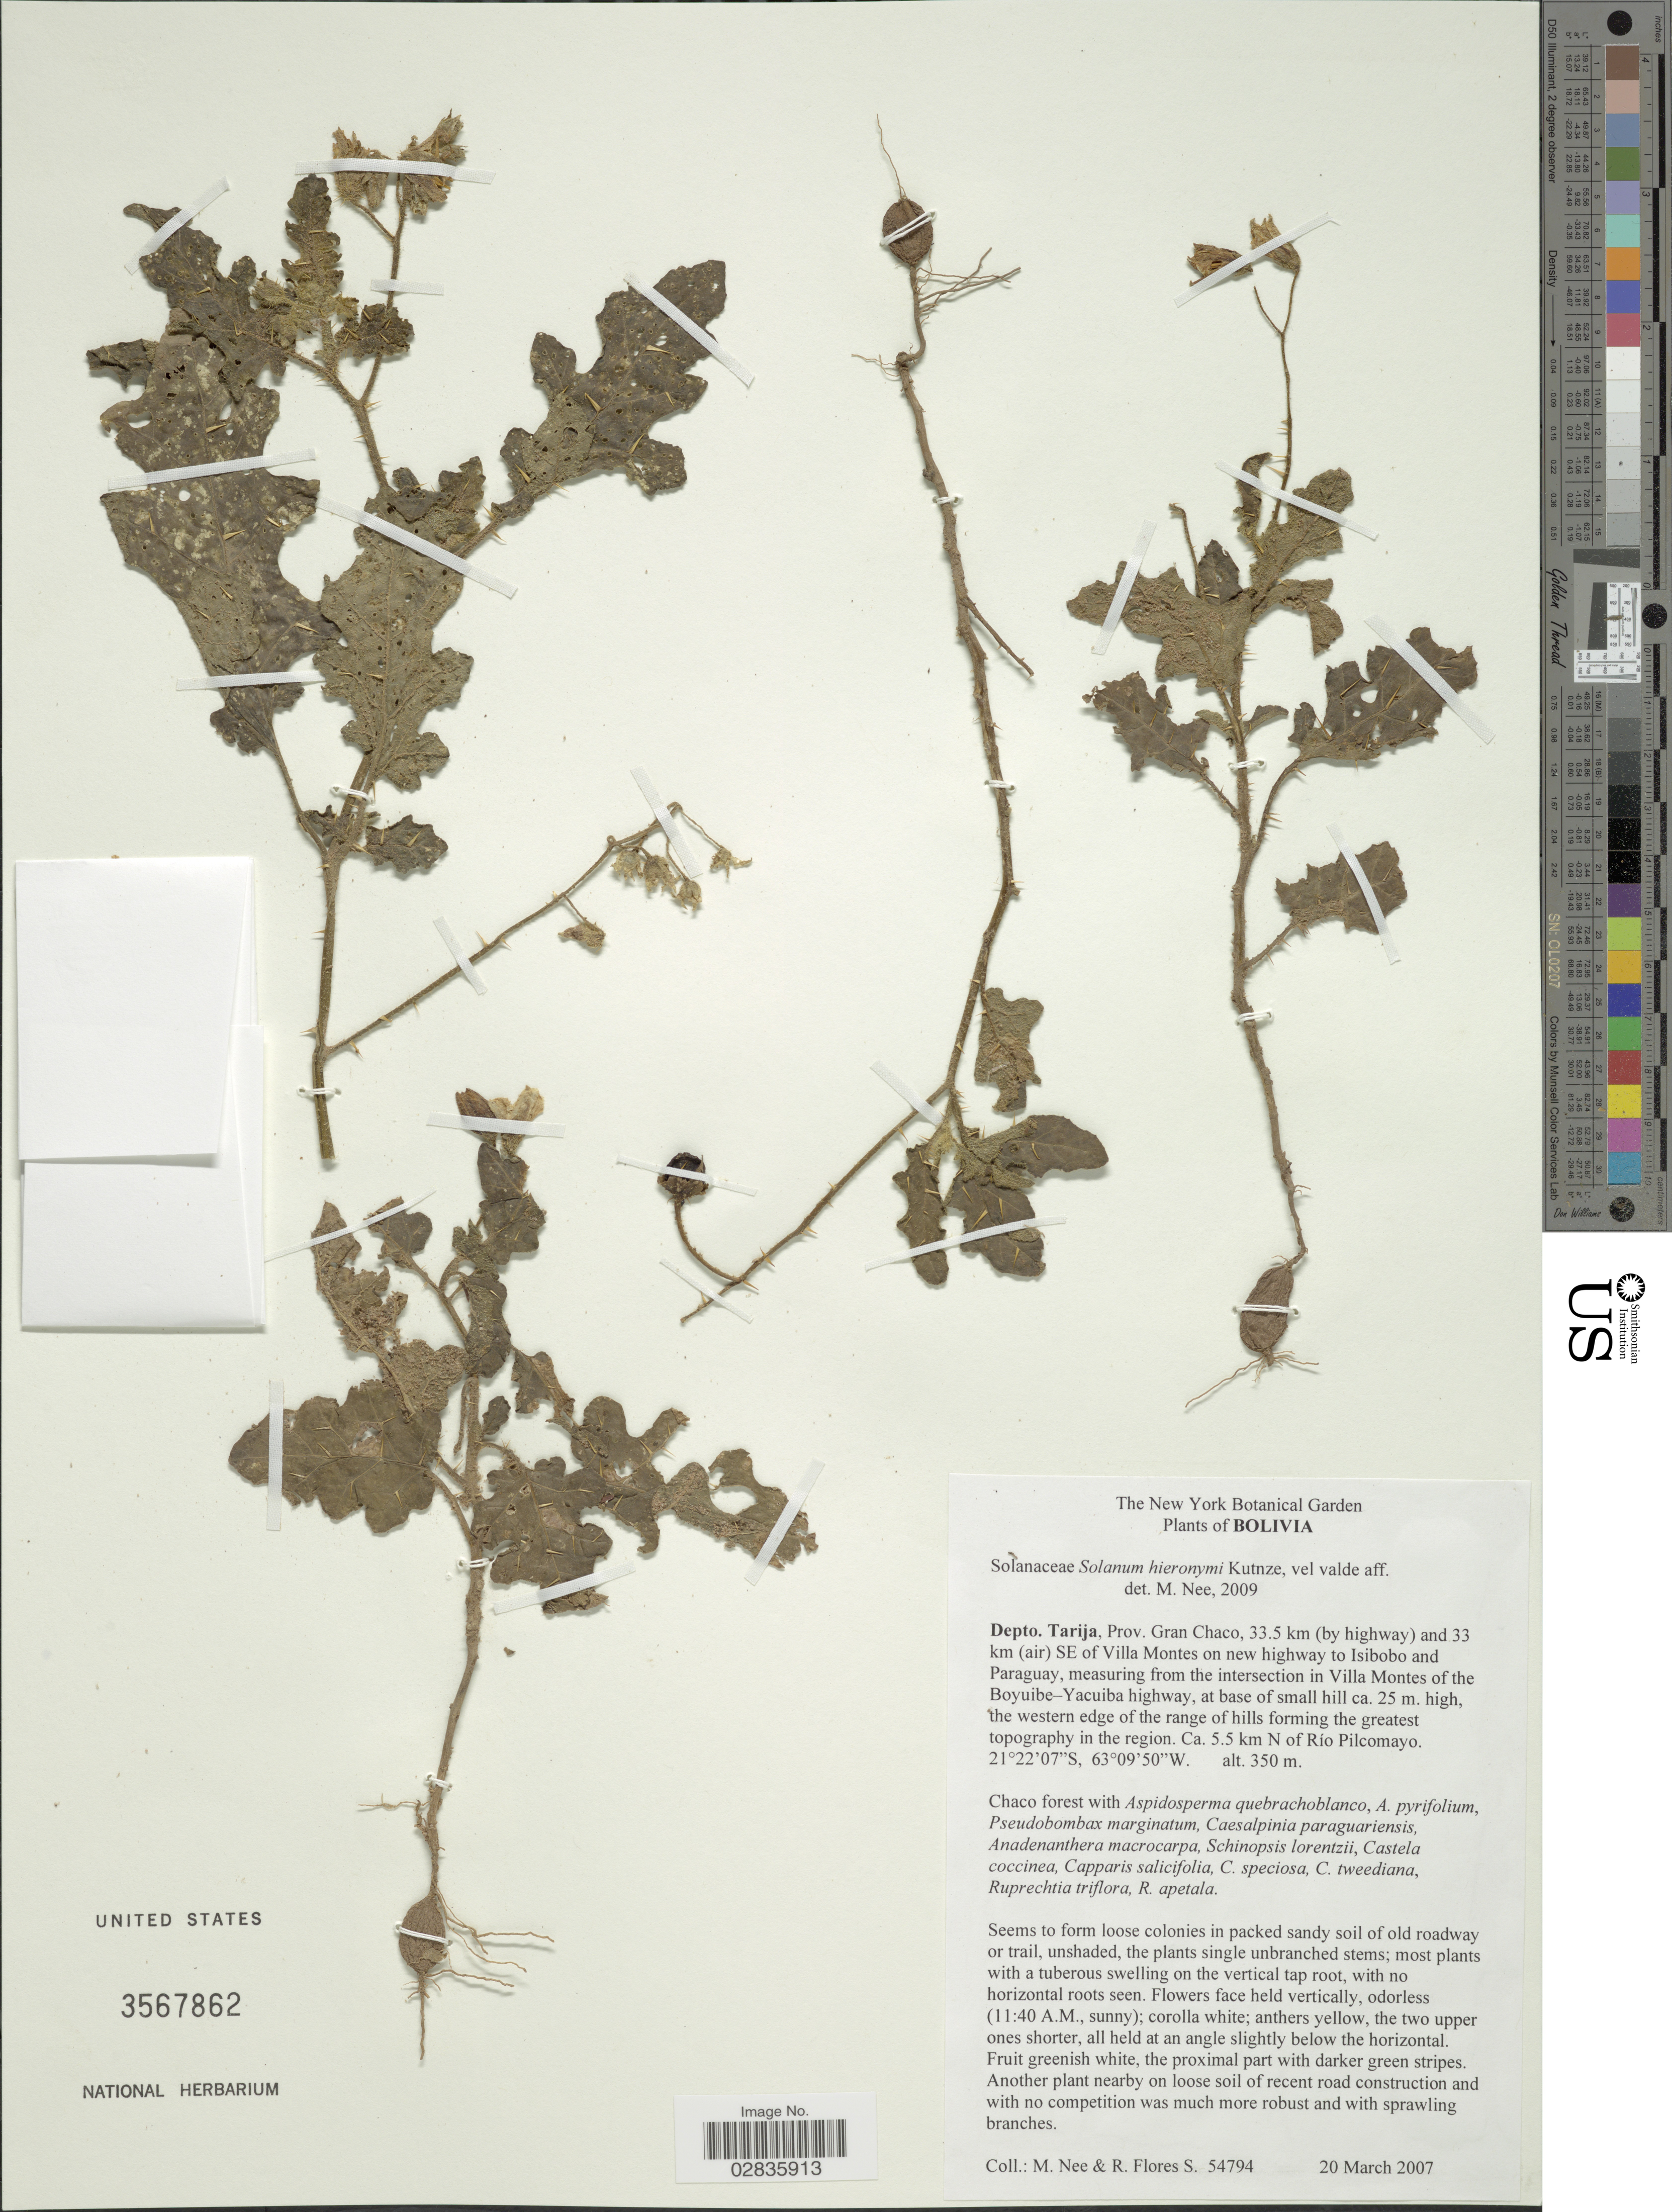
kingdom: Plantae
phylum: Tracheophyta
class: Magnoliopsida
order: Solanales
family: Solanaceae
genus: Solanum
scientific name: Solanum hieronymi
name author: Kuntze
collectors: M. Nee & R. Flores S.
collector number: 54794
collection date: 2007-03-20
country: Bolivia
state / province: Tarija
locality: Depto. Tarija, Prov. Gran Chaco, 33.5 km (by highway) and 33 km (air) SE of Villa Montes on new highway to Isibobo and Paraguay, measuring from the intersection in Villa Montes of the Boyuibe-Yacuiba highway. Ca. 5.5 km N of Rio Pilcomayo.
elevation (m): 350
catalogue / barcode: US 3567862